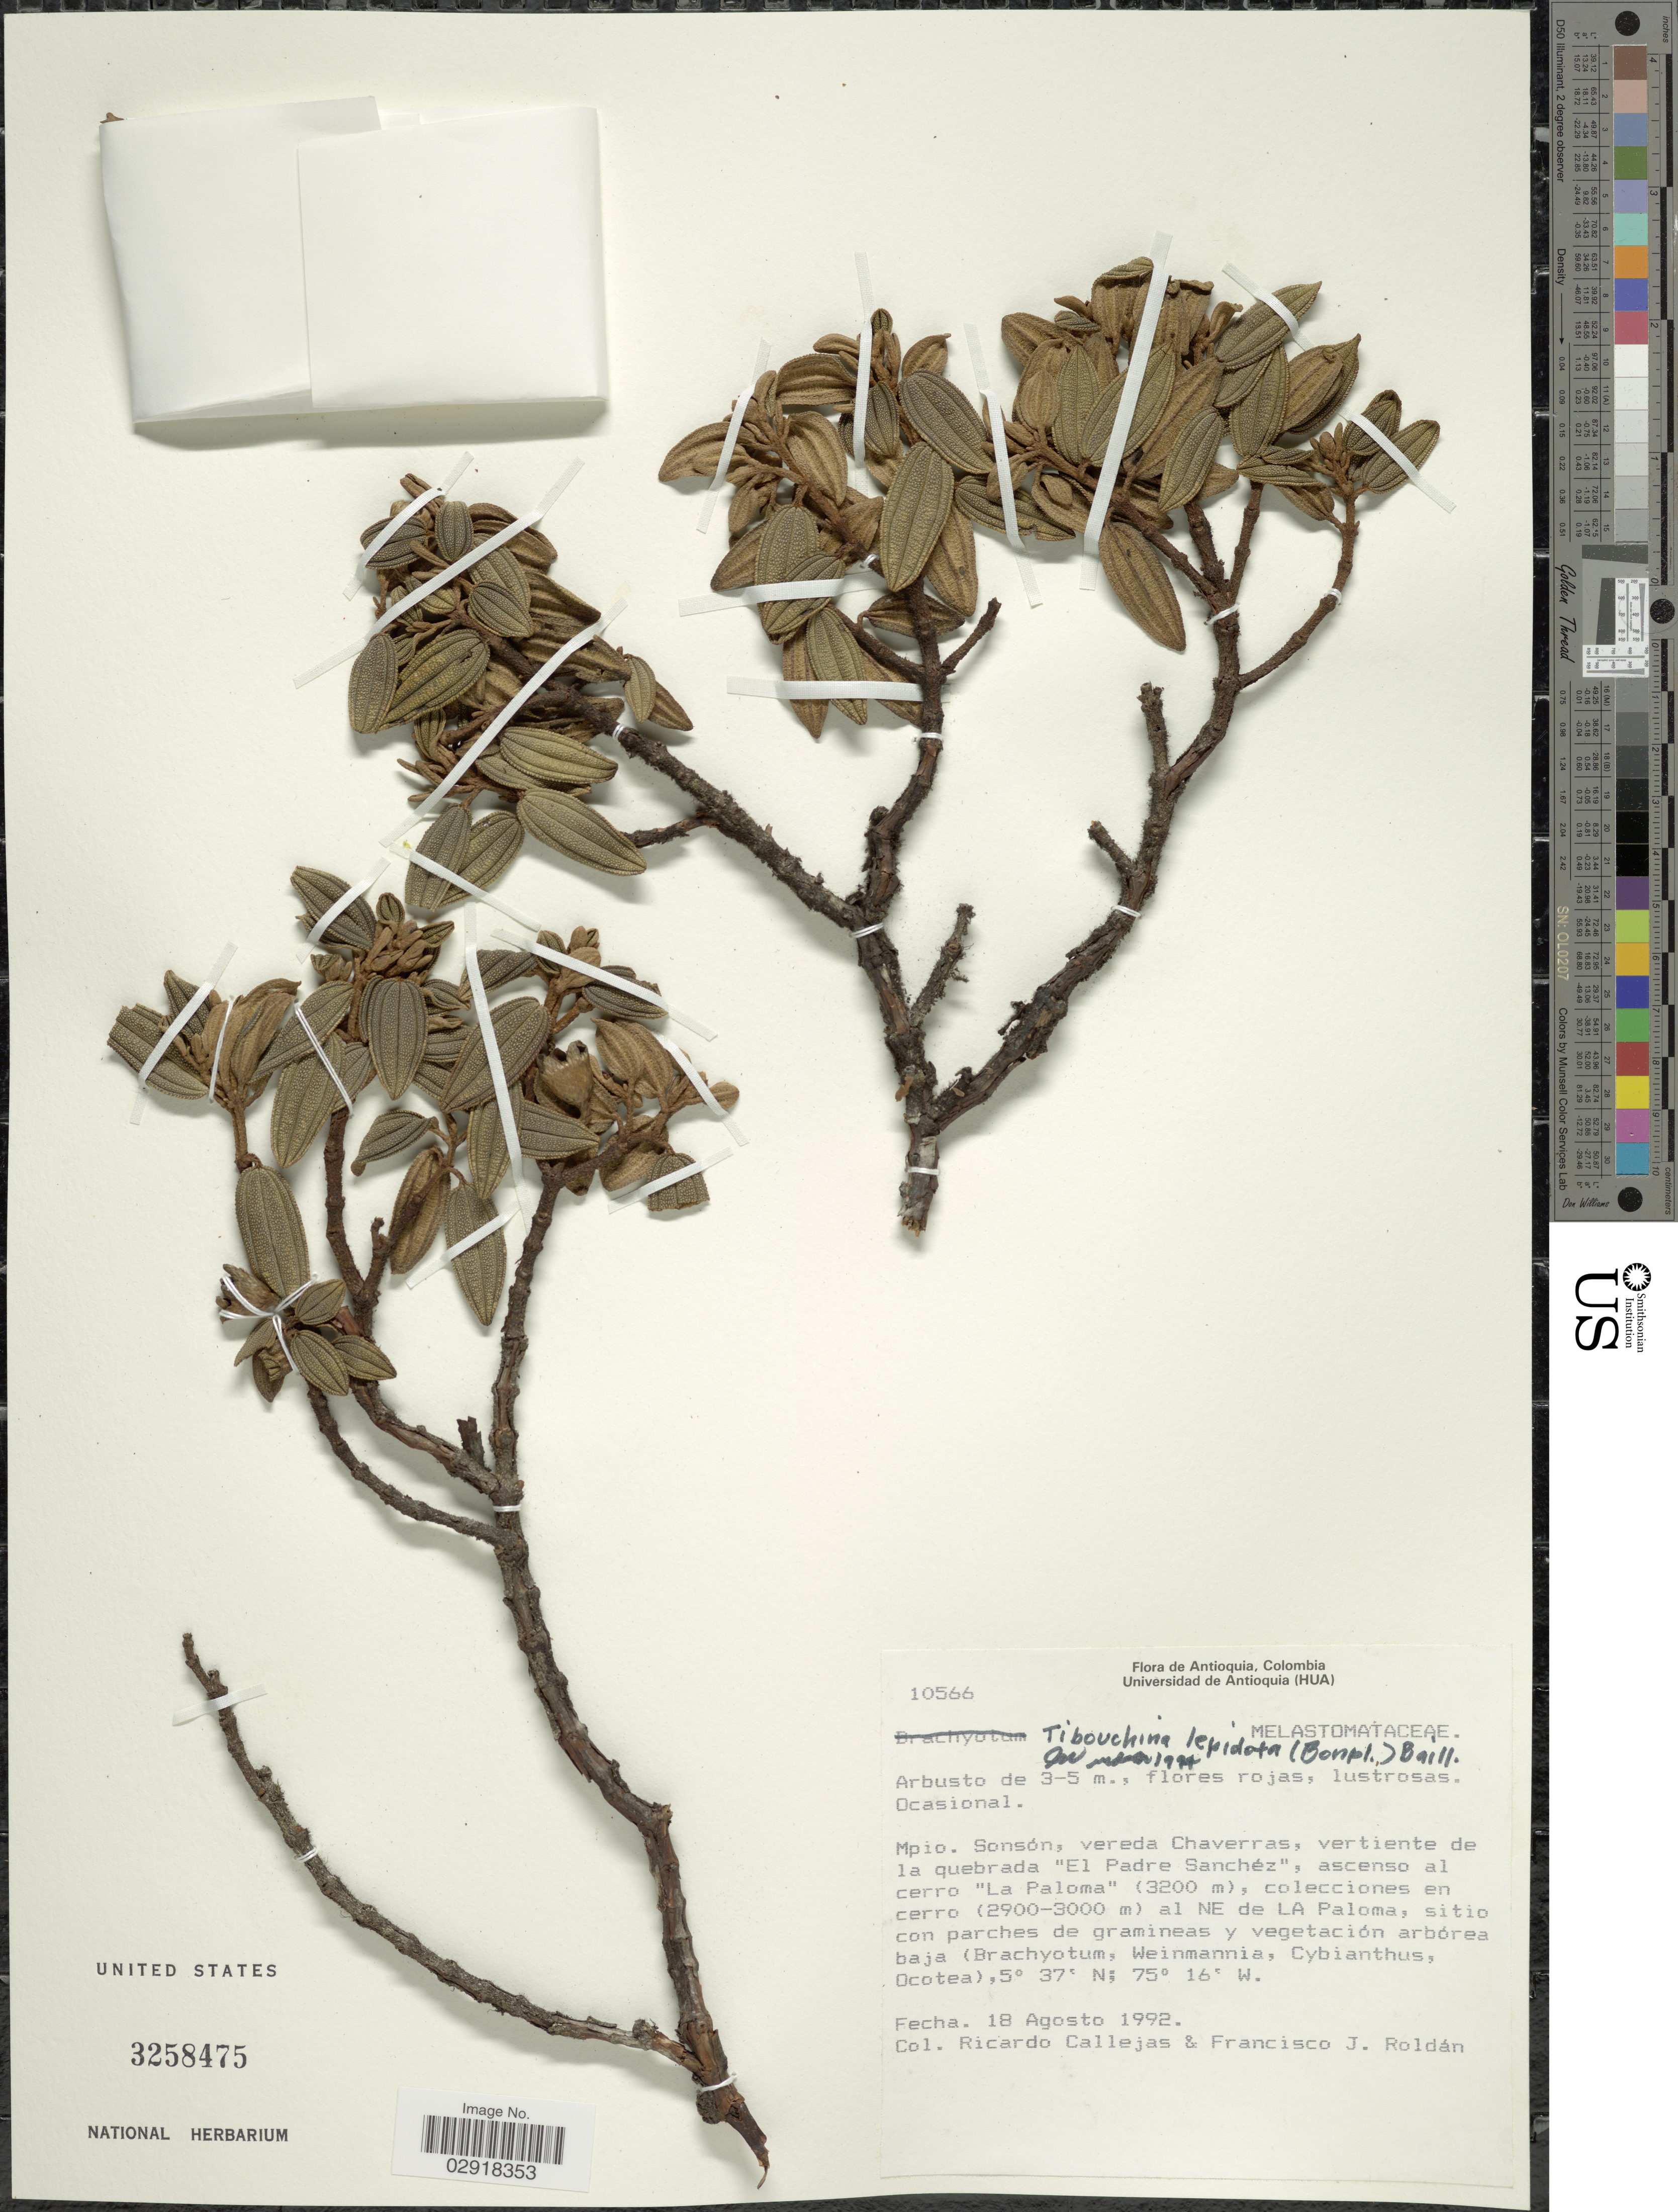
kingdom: Plantae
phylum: Tracheophyta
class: Magnoliopsida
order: Myrtales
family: Melastomataceae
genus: Andesanthus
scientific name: Andesanthus lepidotus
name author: (Humb. & Bonpl.) P.J.F. Guim. & Michelang.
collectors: R. Callejas & F. J. Roldán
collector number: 10566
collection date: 1992-08-18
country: Colombia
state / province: Antioquia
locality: Mpio. Sonsón, vereda Chaverras, vertiente de la quebrada "El Padre Sanchéz", ascenso al cerro "La Paloma", colecciones en cerro al NE de LA Paloma.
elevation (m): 2900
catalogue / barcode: US 3258475